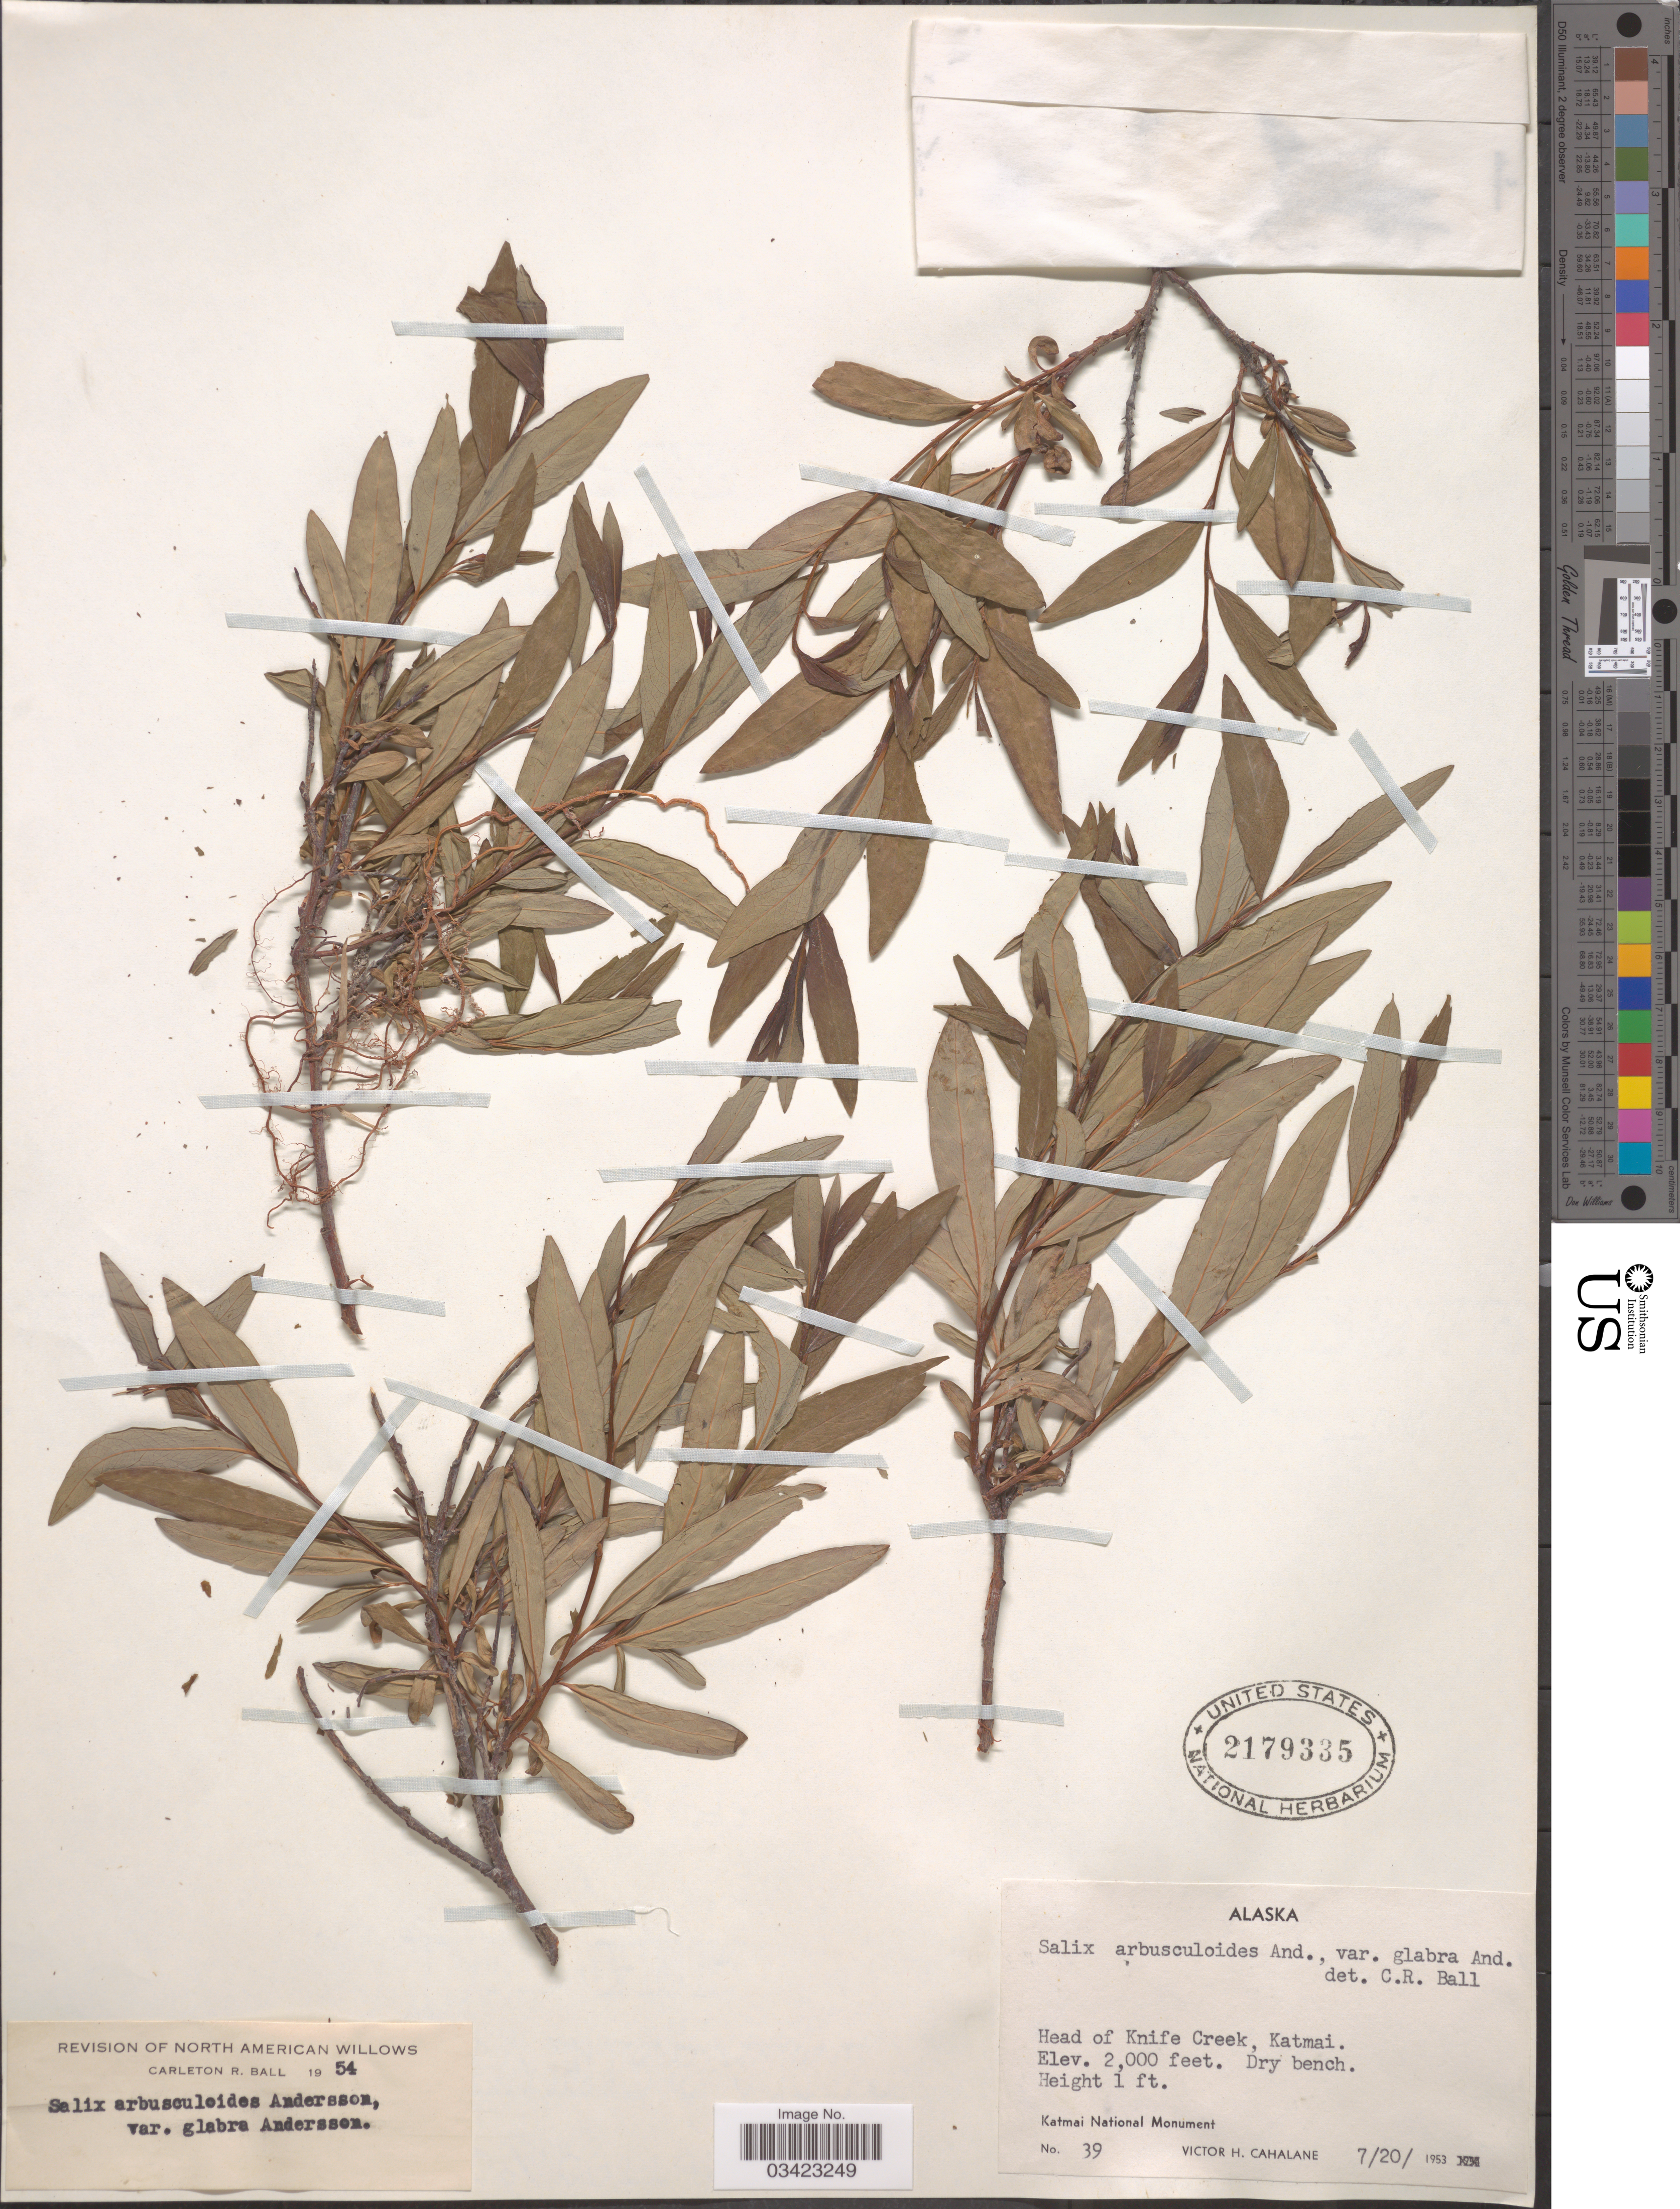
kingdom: Plantae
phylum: Tracheophyta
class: Magnoliopsida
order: Malpighiales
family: Salicaceae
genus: Salix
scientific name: Salix arbusculoides var. glabra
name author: Andersson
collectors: V. Cahalane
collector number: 39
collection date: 1953-07-20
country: United States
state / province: Alaska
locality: Head of Knife Creek, Katmai. Katmai National Monument.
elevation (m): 610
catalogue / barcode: US 2179335